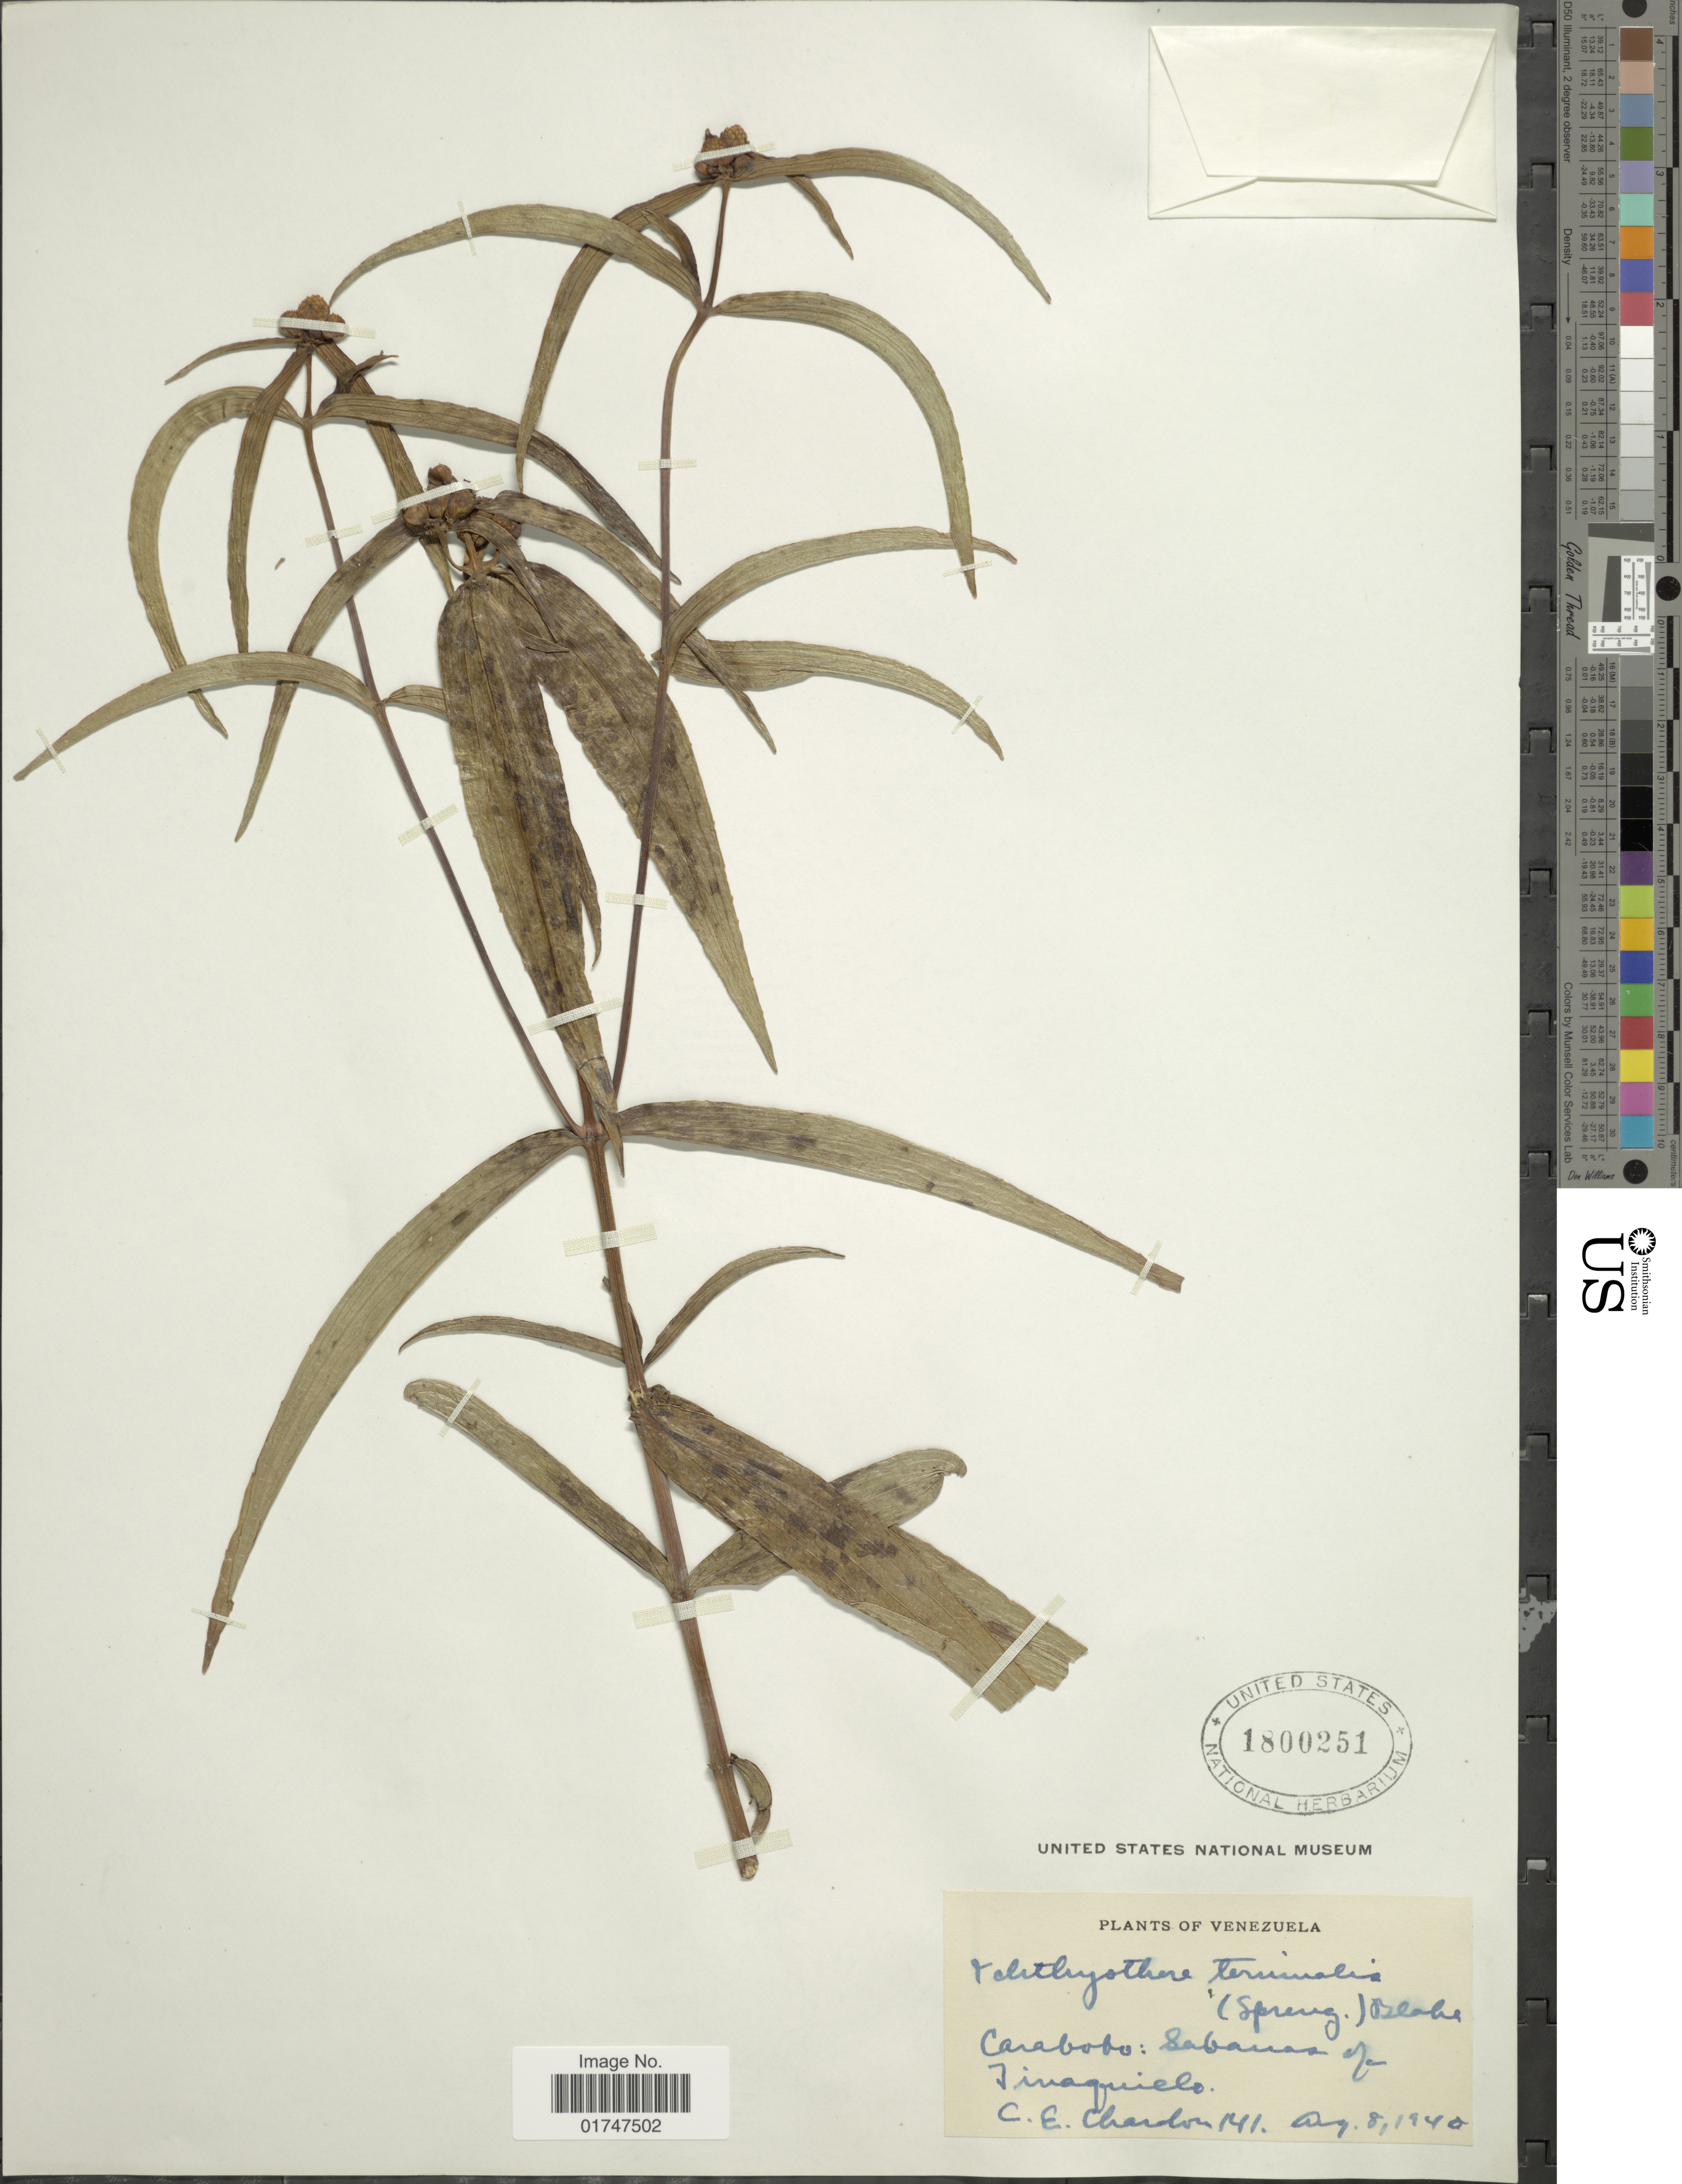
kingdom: Plantae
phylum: Tracheophyta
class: Magnoliopsida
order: Asterales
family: Asteraceae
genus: Ichthyothere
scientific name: Ichthyothere terminalis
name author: (Spreng.) S.F. Blake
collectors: C. E. Chardón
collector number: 141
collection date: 1940-08-08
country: Venezuela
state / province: Carabobo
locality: Carabobo: Sabanas of Timaquielo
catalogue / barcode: US 1800251